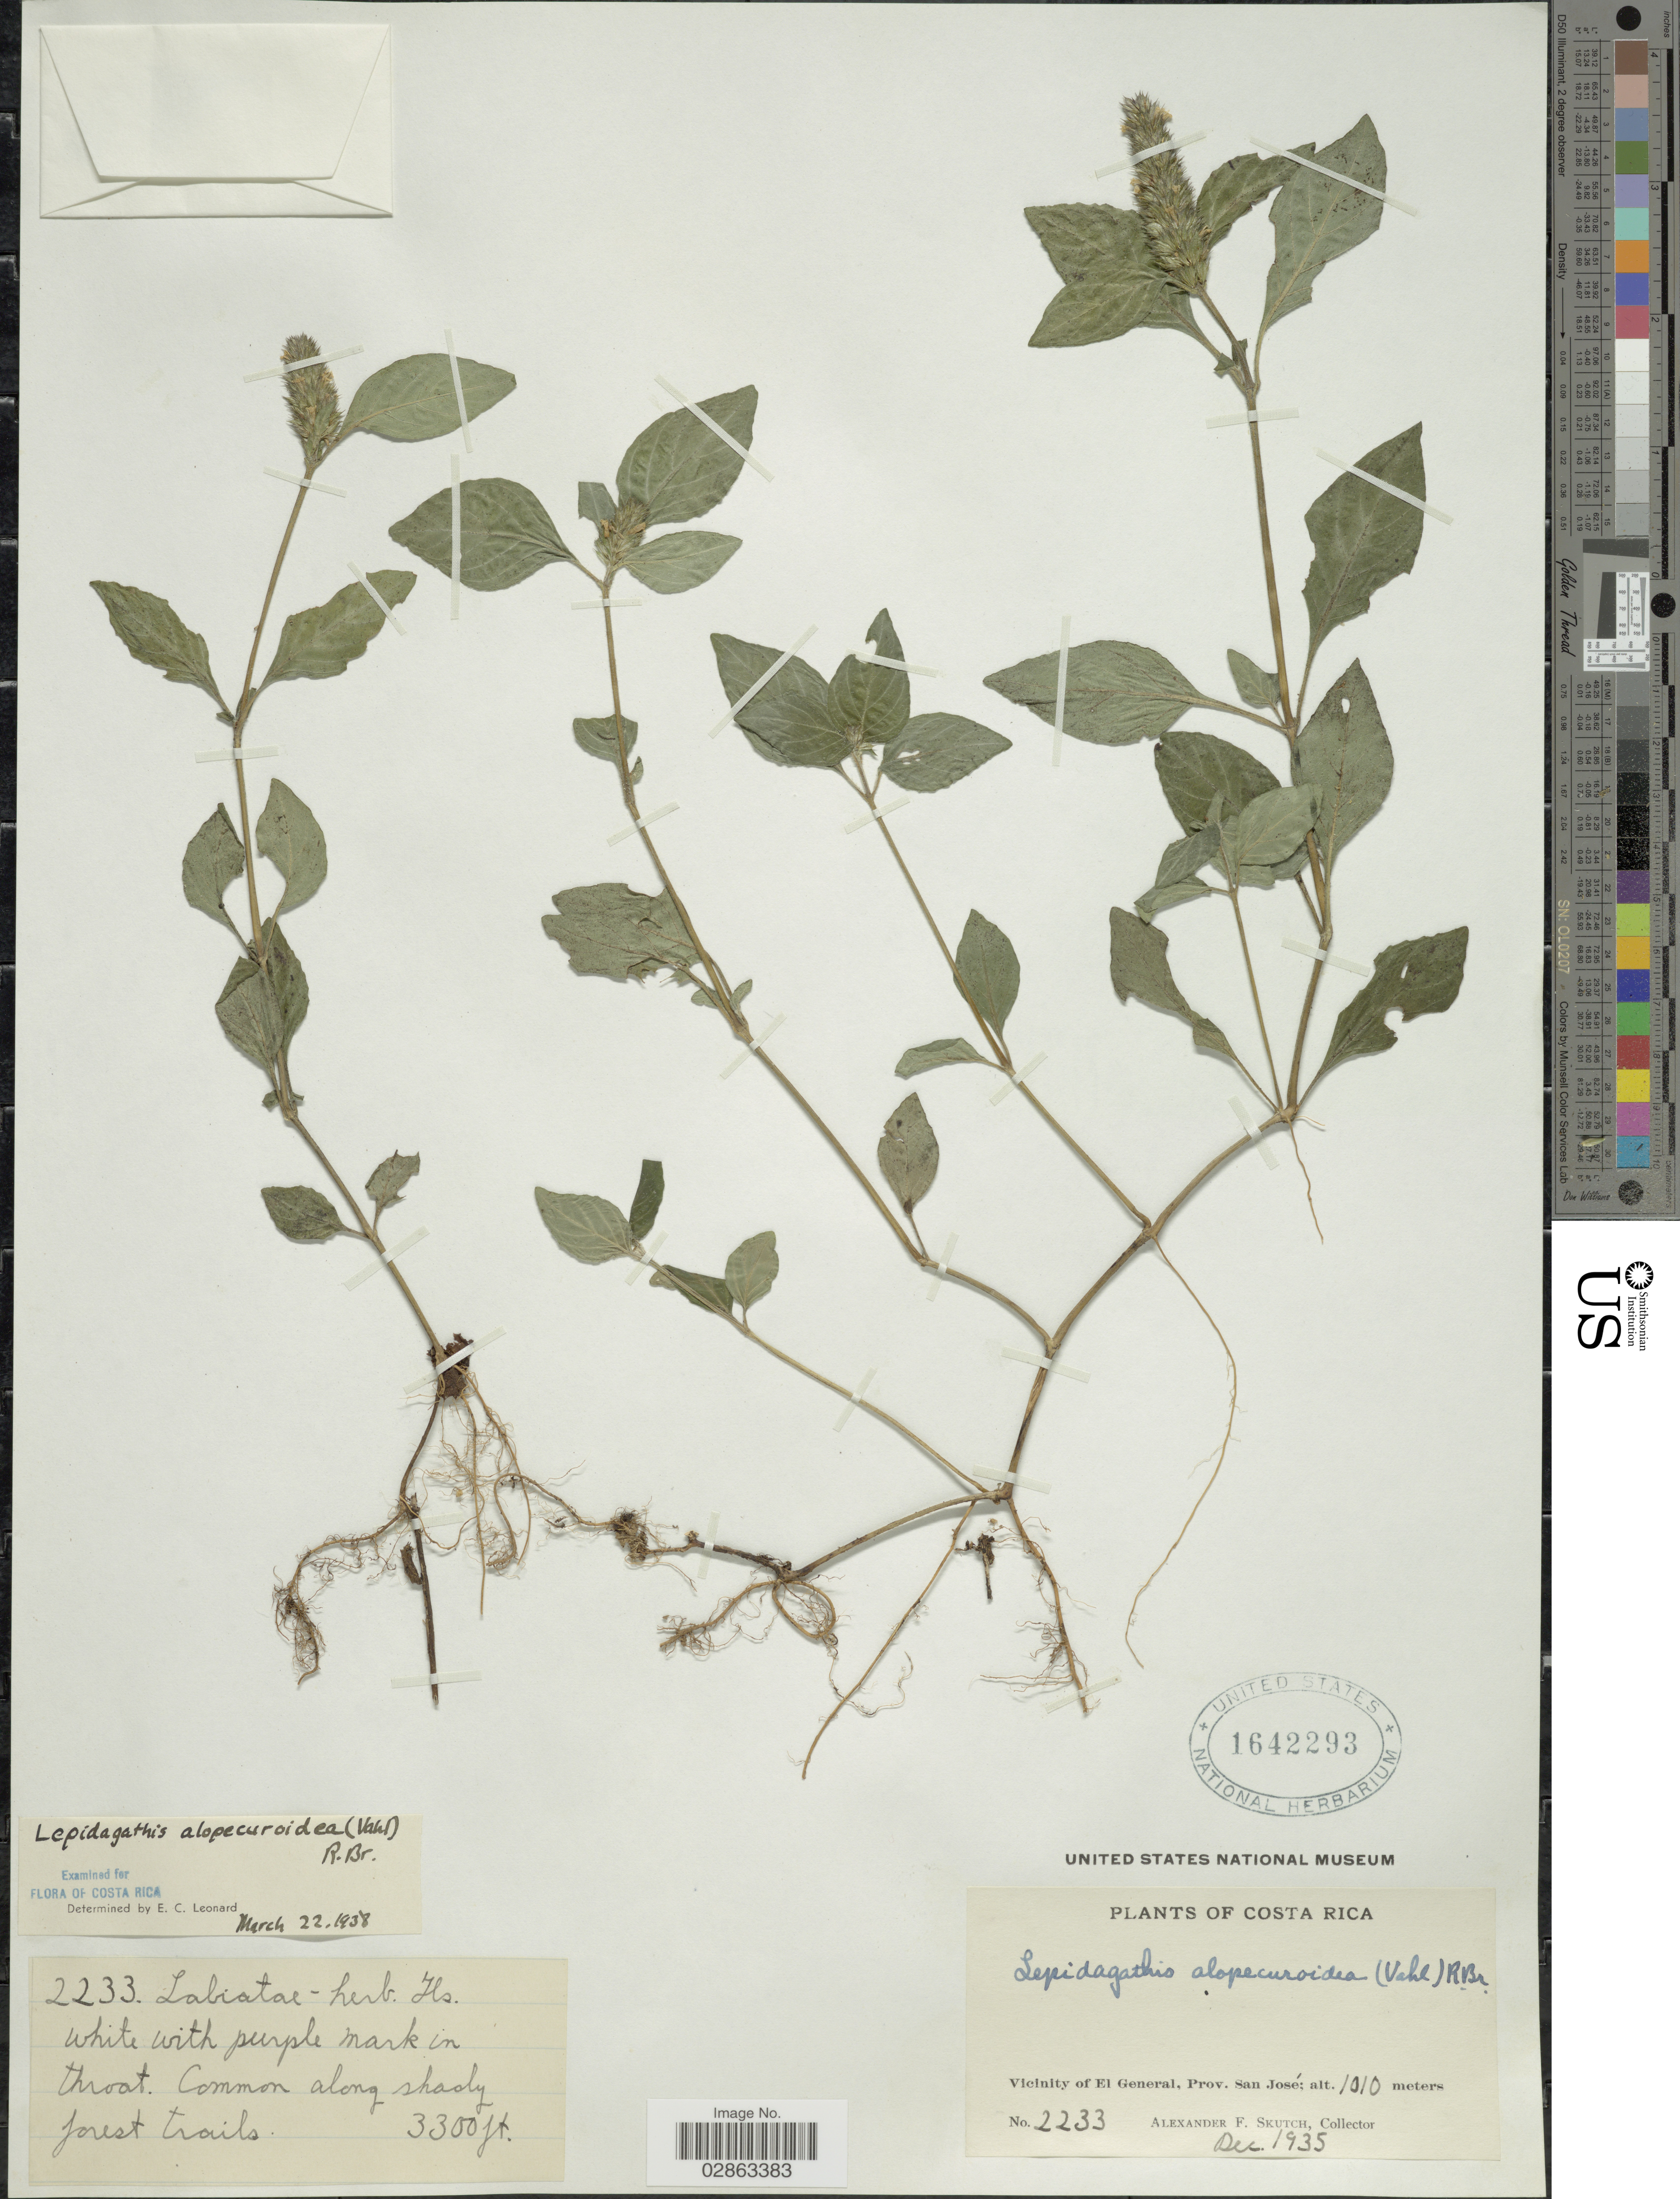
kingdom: Plantae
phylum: Tracheophyta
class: Magnoliopsida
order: Lamiales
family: Acanthaceae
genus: Teliostachya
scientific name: Teliostachya alopecuroidea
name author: (Vahl) Nees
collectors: A. F. Skutch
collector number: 2233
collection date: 1935-12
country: Costa Rica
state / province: San José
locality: Vicinity of El General, Prov. San José.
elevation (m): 1006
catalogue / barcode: US 1642293